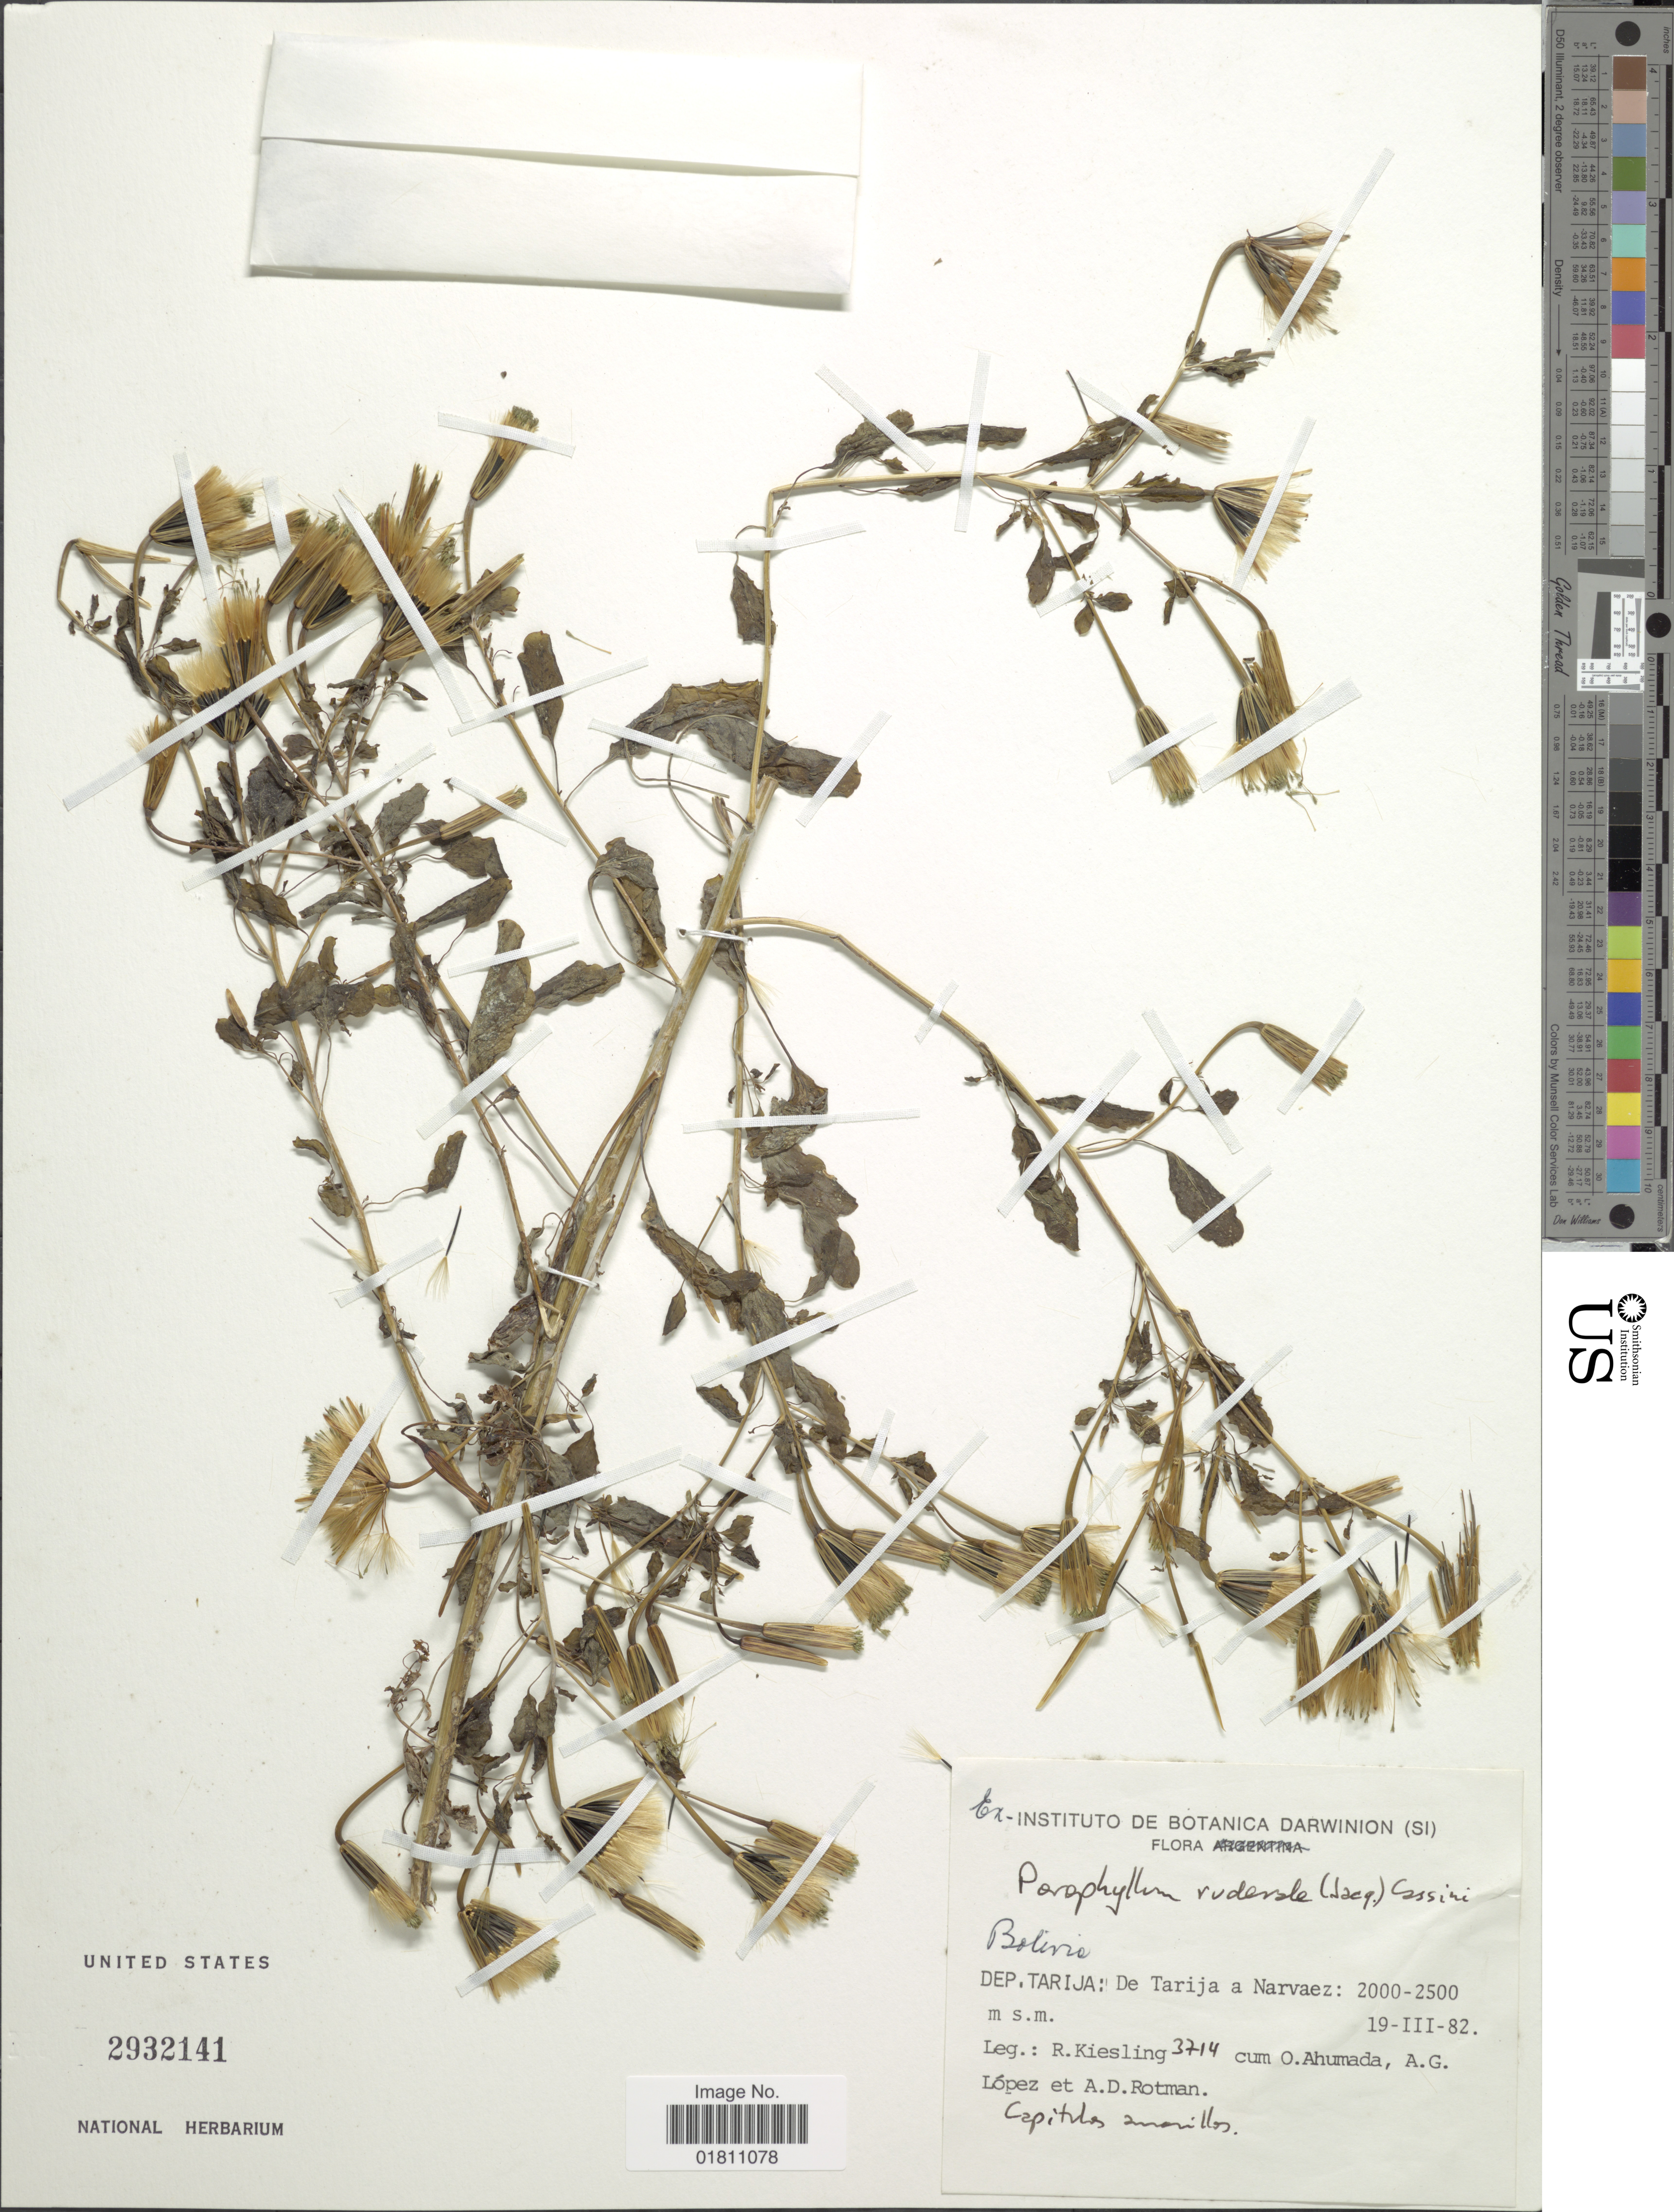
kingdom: Plantae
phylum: Tracheophyta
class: Magnoliopsida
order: Asterales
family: Asteraceae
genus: Porophyllum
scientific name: Porophyllum ruderale subsp. macrocephalum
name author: (DC.) R.R. Johnson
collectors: R. Kiesling, O. Ahumada, A. G. Lopez & A. D. Rotman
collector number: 3741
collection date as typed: Transcribed d/m/y: 19/3/82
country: Bolivia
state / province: Tarija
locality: Dept. Tarija: De Tarija a Narvaez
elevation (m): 2000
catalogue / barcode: US 2932141